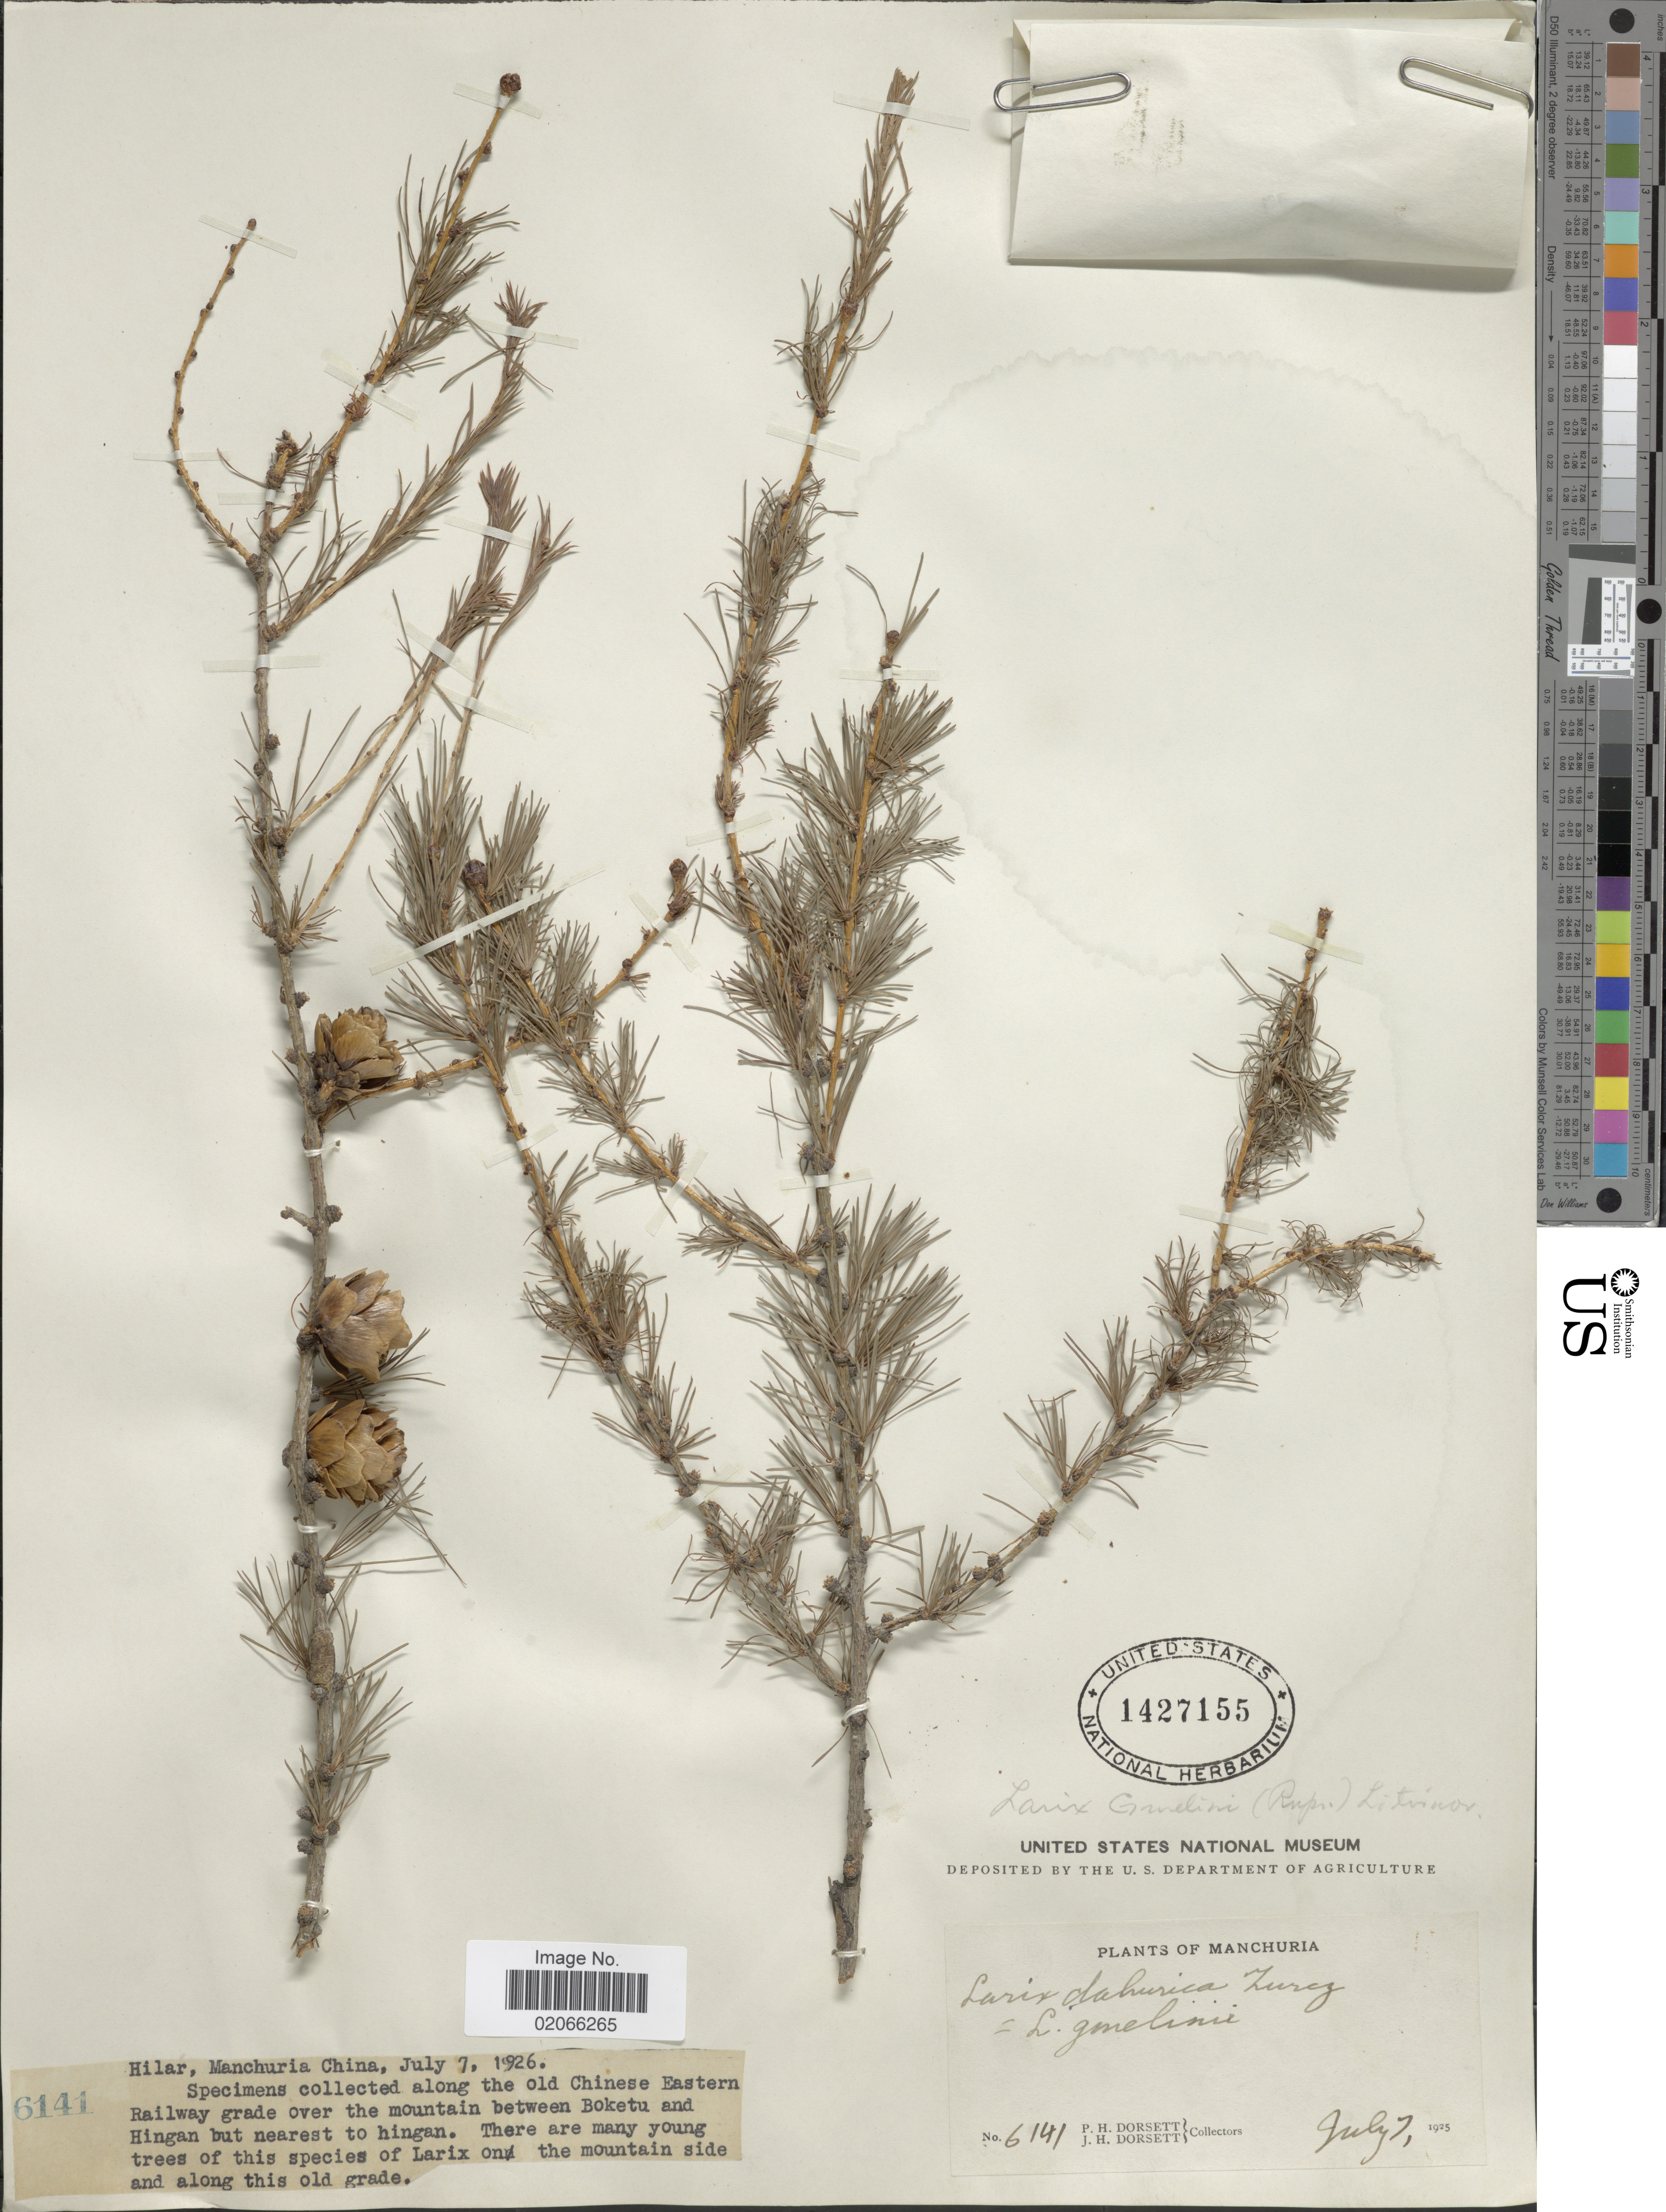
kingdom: Plantae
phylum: Tracheophyta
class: Pinopsida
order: Pinales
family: Pinaceae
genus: Larix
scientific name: Larix gmelinii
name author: (Rupr.) Kuzen.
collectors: P. H. Dorsett & J. Dorsett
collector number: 6141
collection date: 1925-07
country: China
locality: Hilar, Manchuria, along the old Chinese Eastern Railway grade over the mountain between Boketu and Hingan but nearest to hingan, mountain side and along this old grade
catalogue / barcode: US 1427155